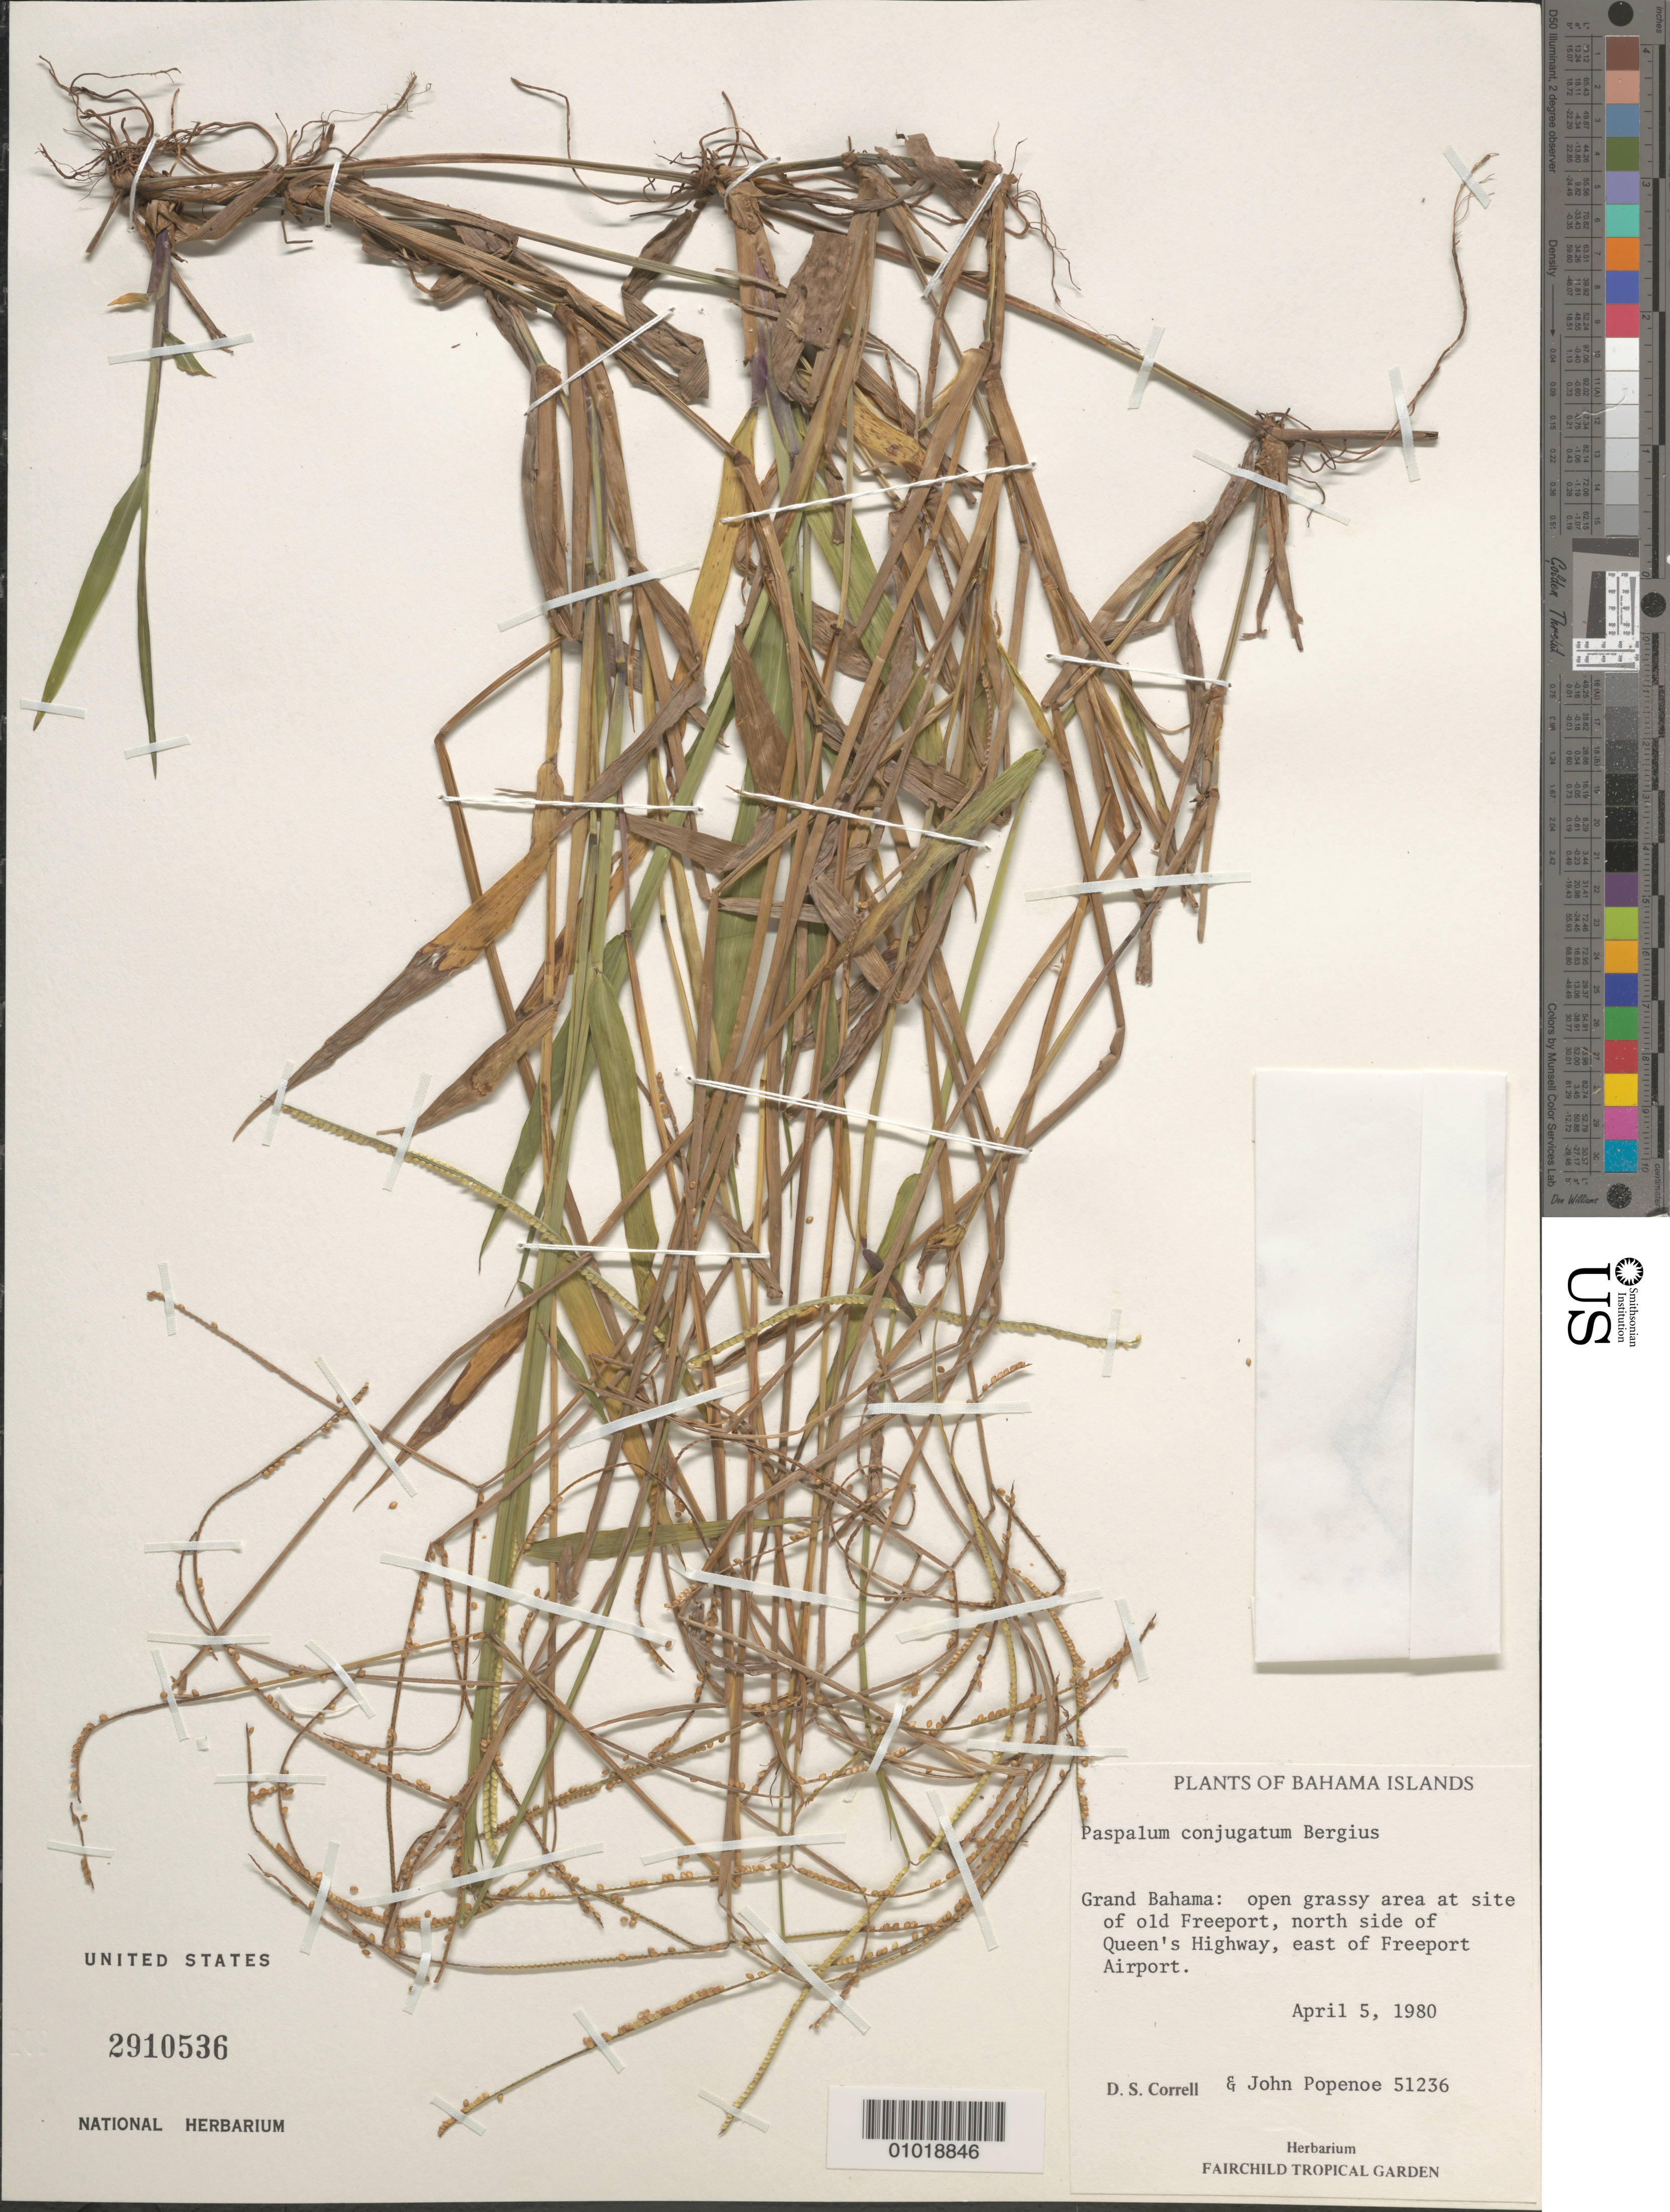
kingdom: Plantae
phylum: Tracheophyta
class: Liliopsida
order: Poales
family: Poaceae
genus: Paspalum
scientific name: Paspalum conjugatum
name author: P.J. Bergius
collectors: D. Popenoe & D. S. Correll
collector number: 51236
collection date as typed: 05 Apr 1980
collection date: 1980-04-05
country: Bahamas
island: Grand Bahama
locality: Open grassy area at site of old freeport, N side of Queen's Highway, E of Freeport Airport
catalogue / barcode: US 2910536